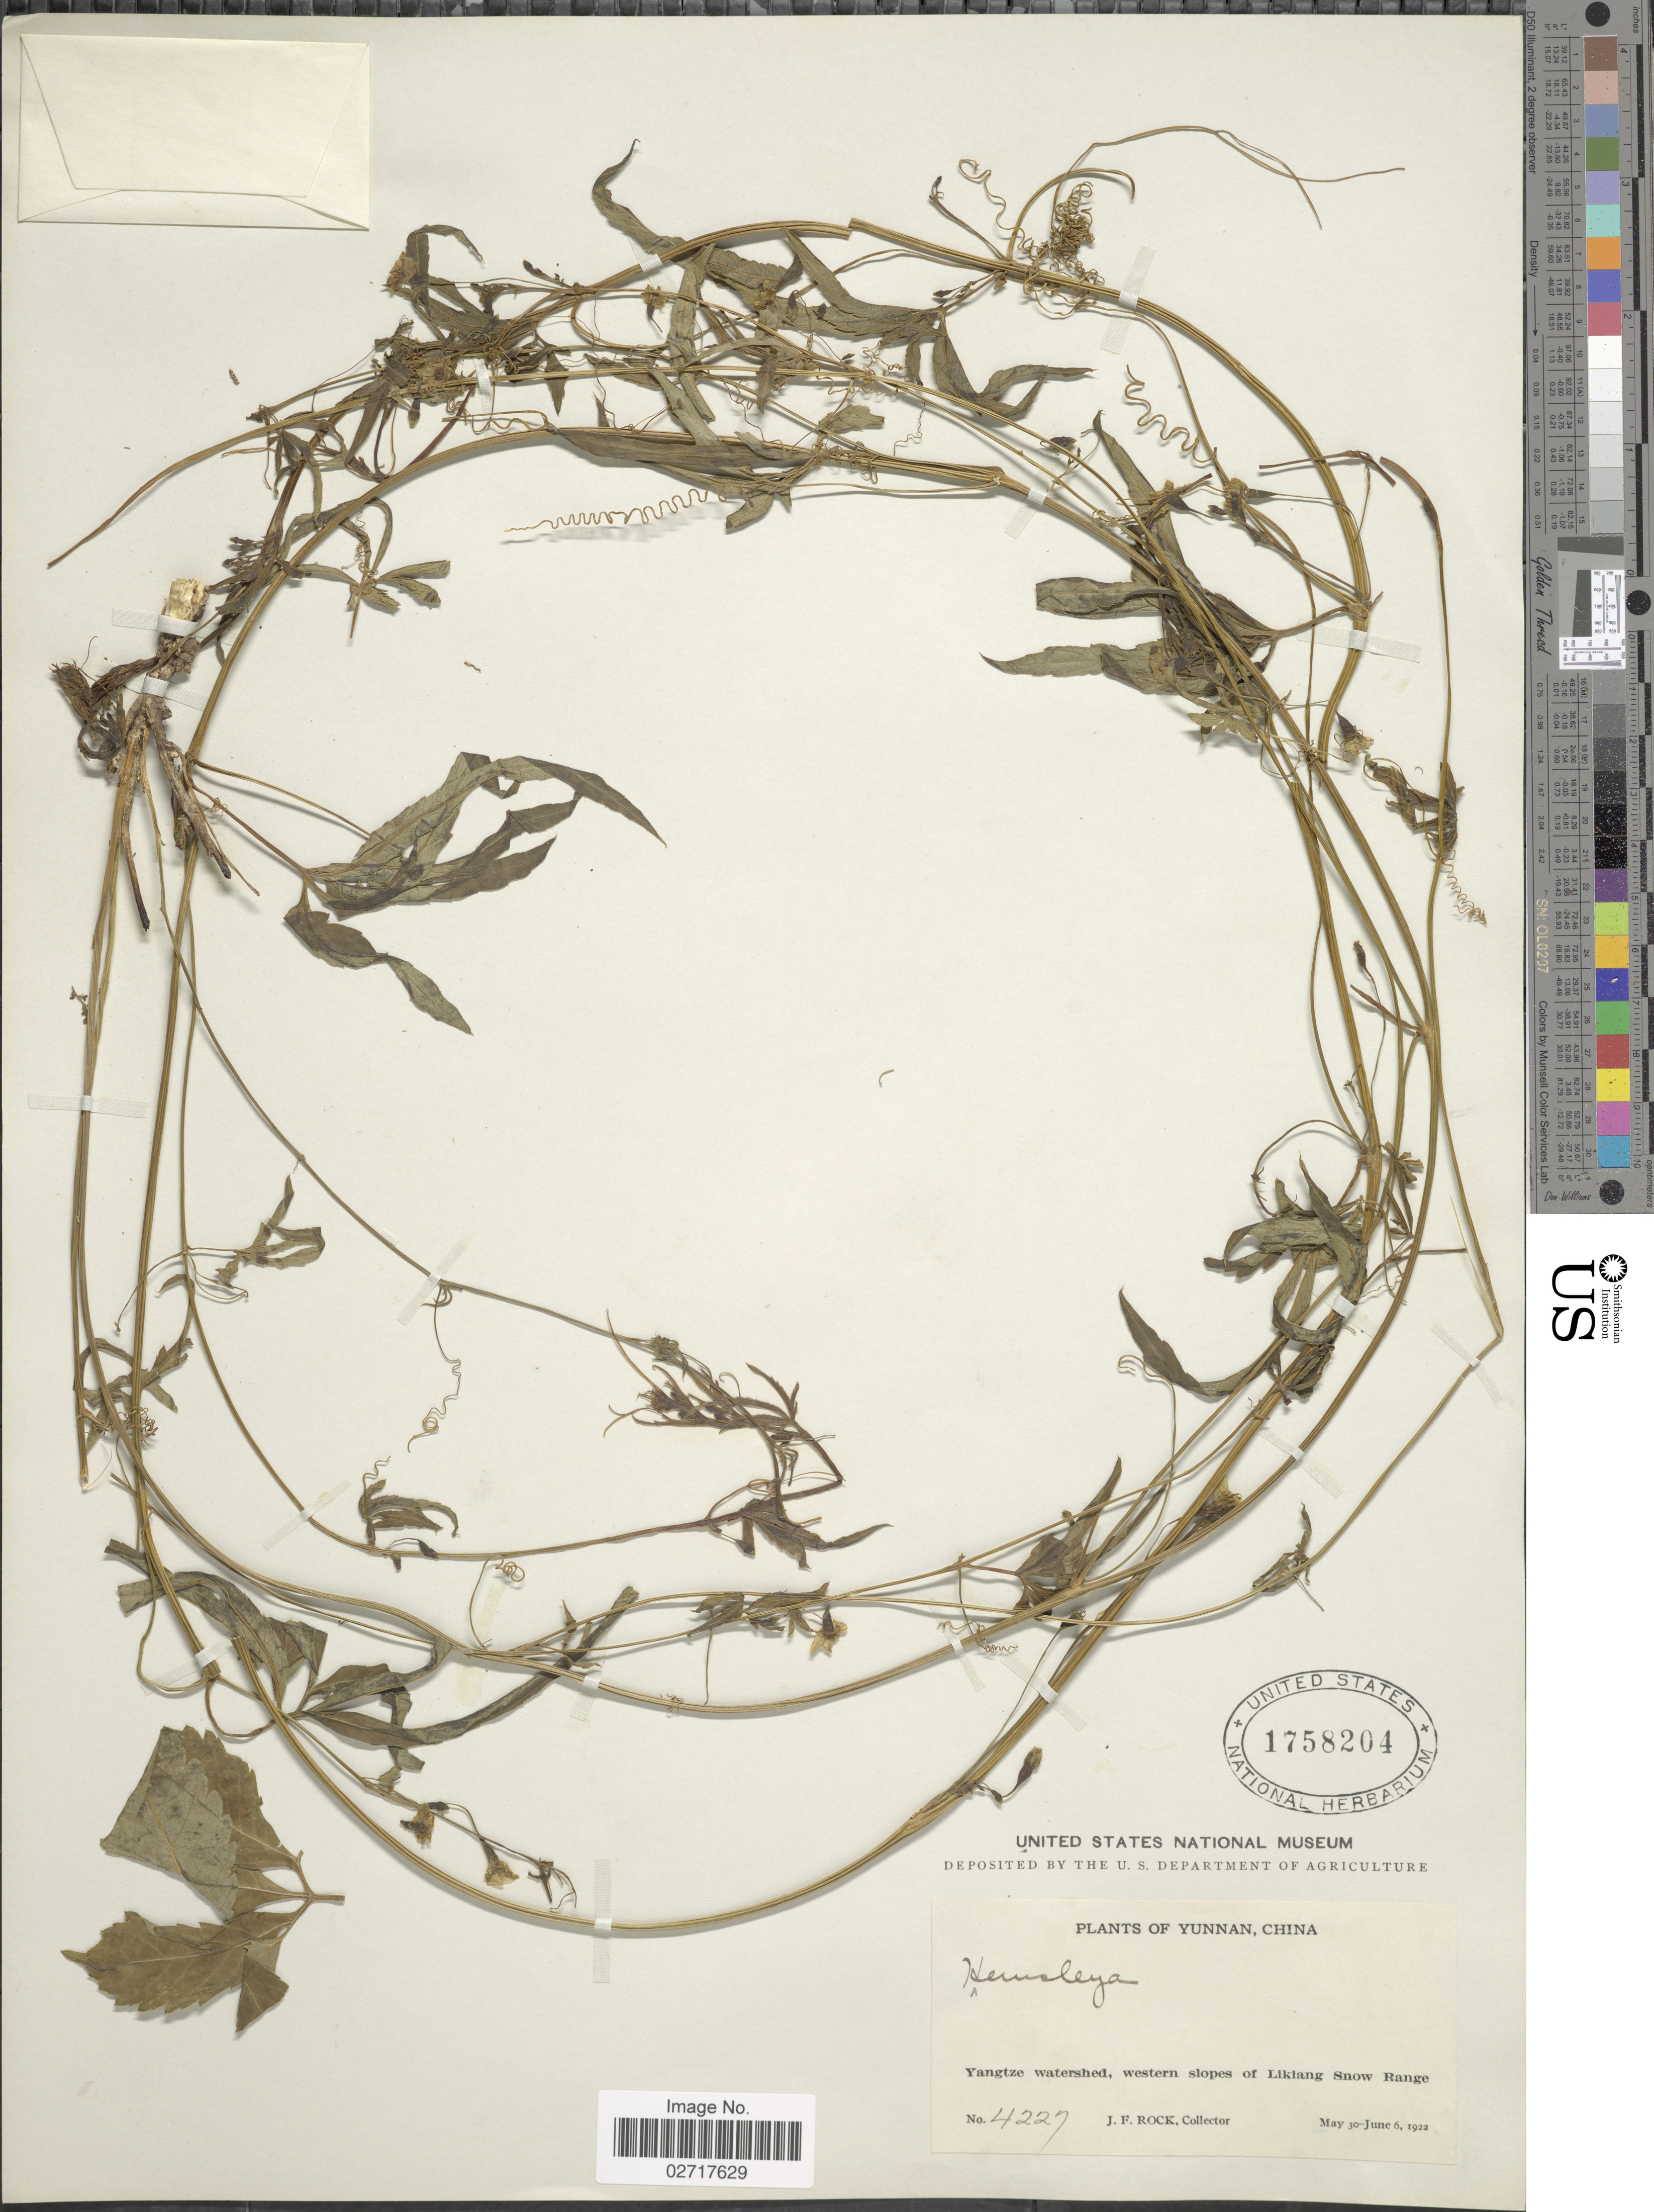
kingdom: Plantae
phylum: Tracheophyta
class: Magnoliopsida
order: Cucurbitales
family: Cucurbitaceae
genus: Hemsleya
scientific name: Hemsleya sp.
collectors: J. F. Rock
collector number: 4227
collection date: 1922-05-30/1922-06-06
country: China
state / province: Yunnan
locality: Yangtze watershed, western slopes of Likiang Snow Range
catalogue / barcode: US 1758204